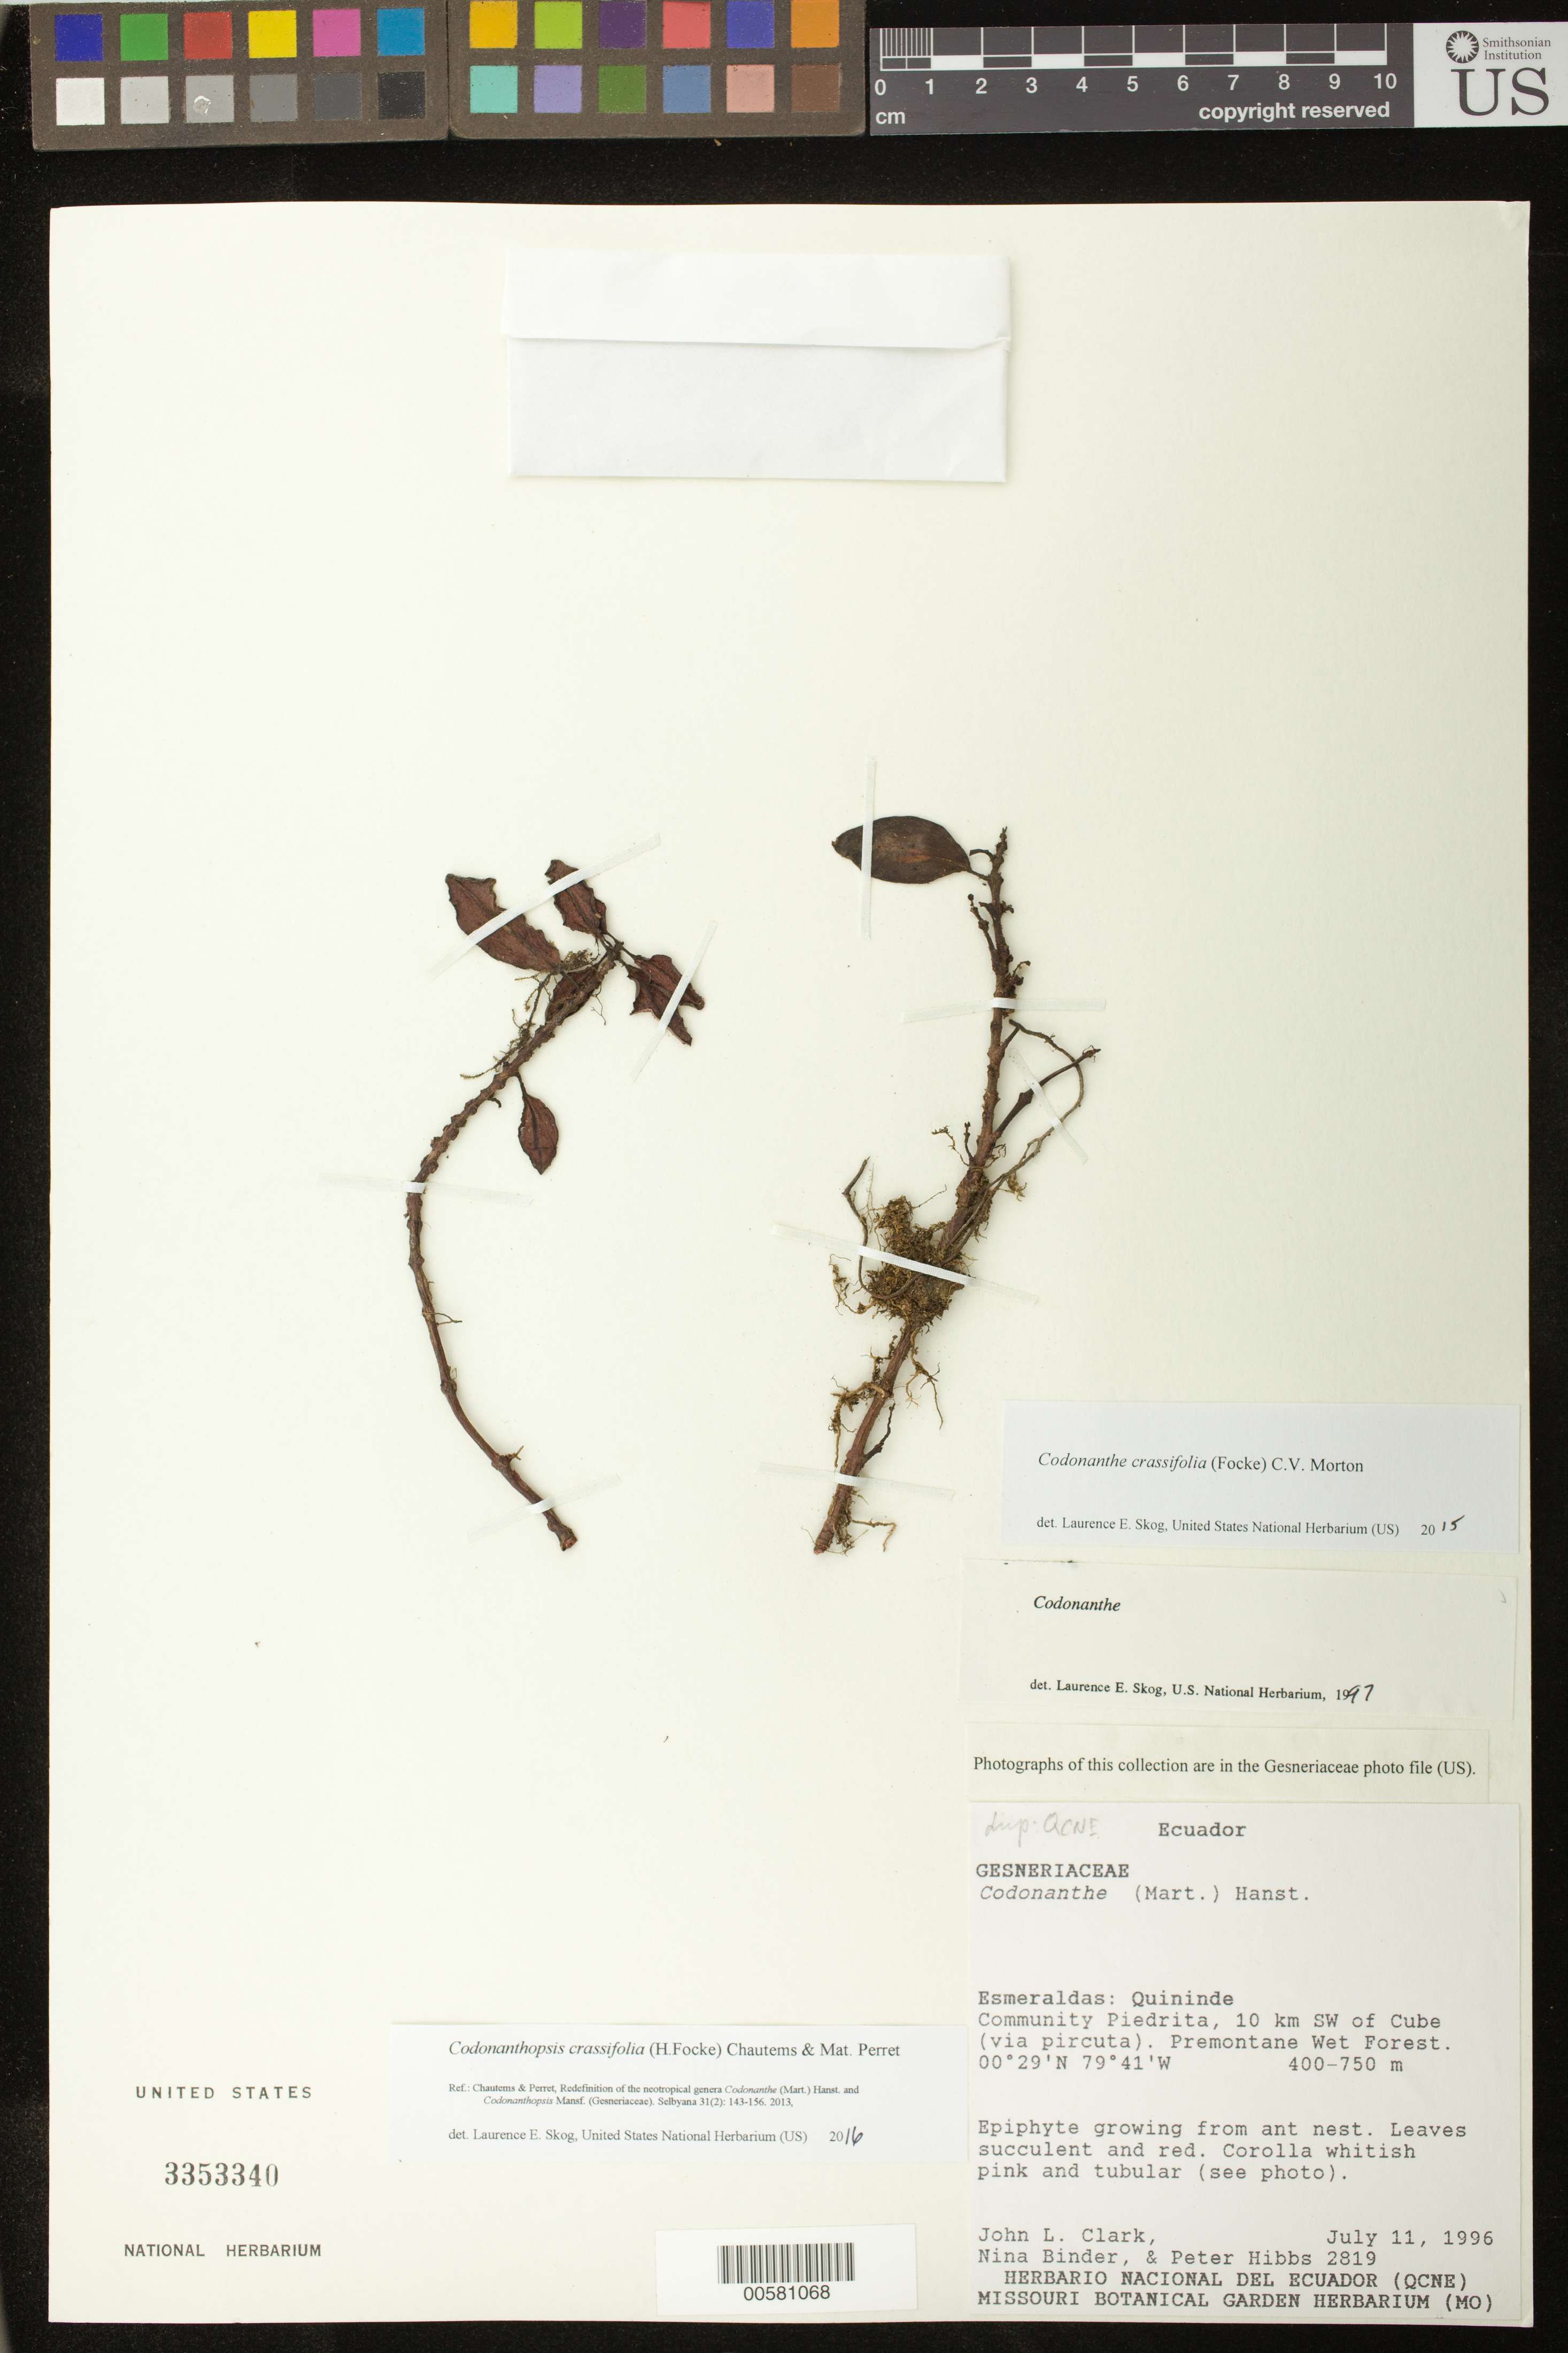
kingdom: Plantae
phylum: Tracheophyta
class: Magnoliopsida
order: Lamiales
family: Gesneriaceae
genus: Codonanthopsis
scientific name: Codonanthopsis crassifolia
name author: (H. Focke) Chautems & Mat.Perret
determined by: Skog, Laurence E.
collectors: J. L. Clark, N. Binder & P. Hibbs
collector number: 2819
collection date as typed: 11 Jul 1996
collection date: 1996-07-11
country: Ecuador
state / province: Esmeraldas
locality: Quininde, community Piedrita, 10 km SW of Cube (via pircuta)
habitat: Premontane wet forest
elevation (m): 400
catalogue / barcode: US 3353340